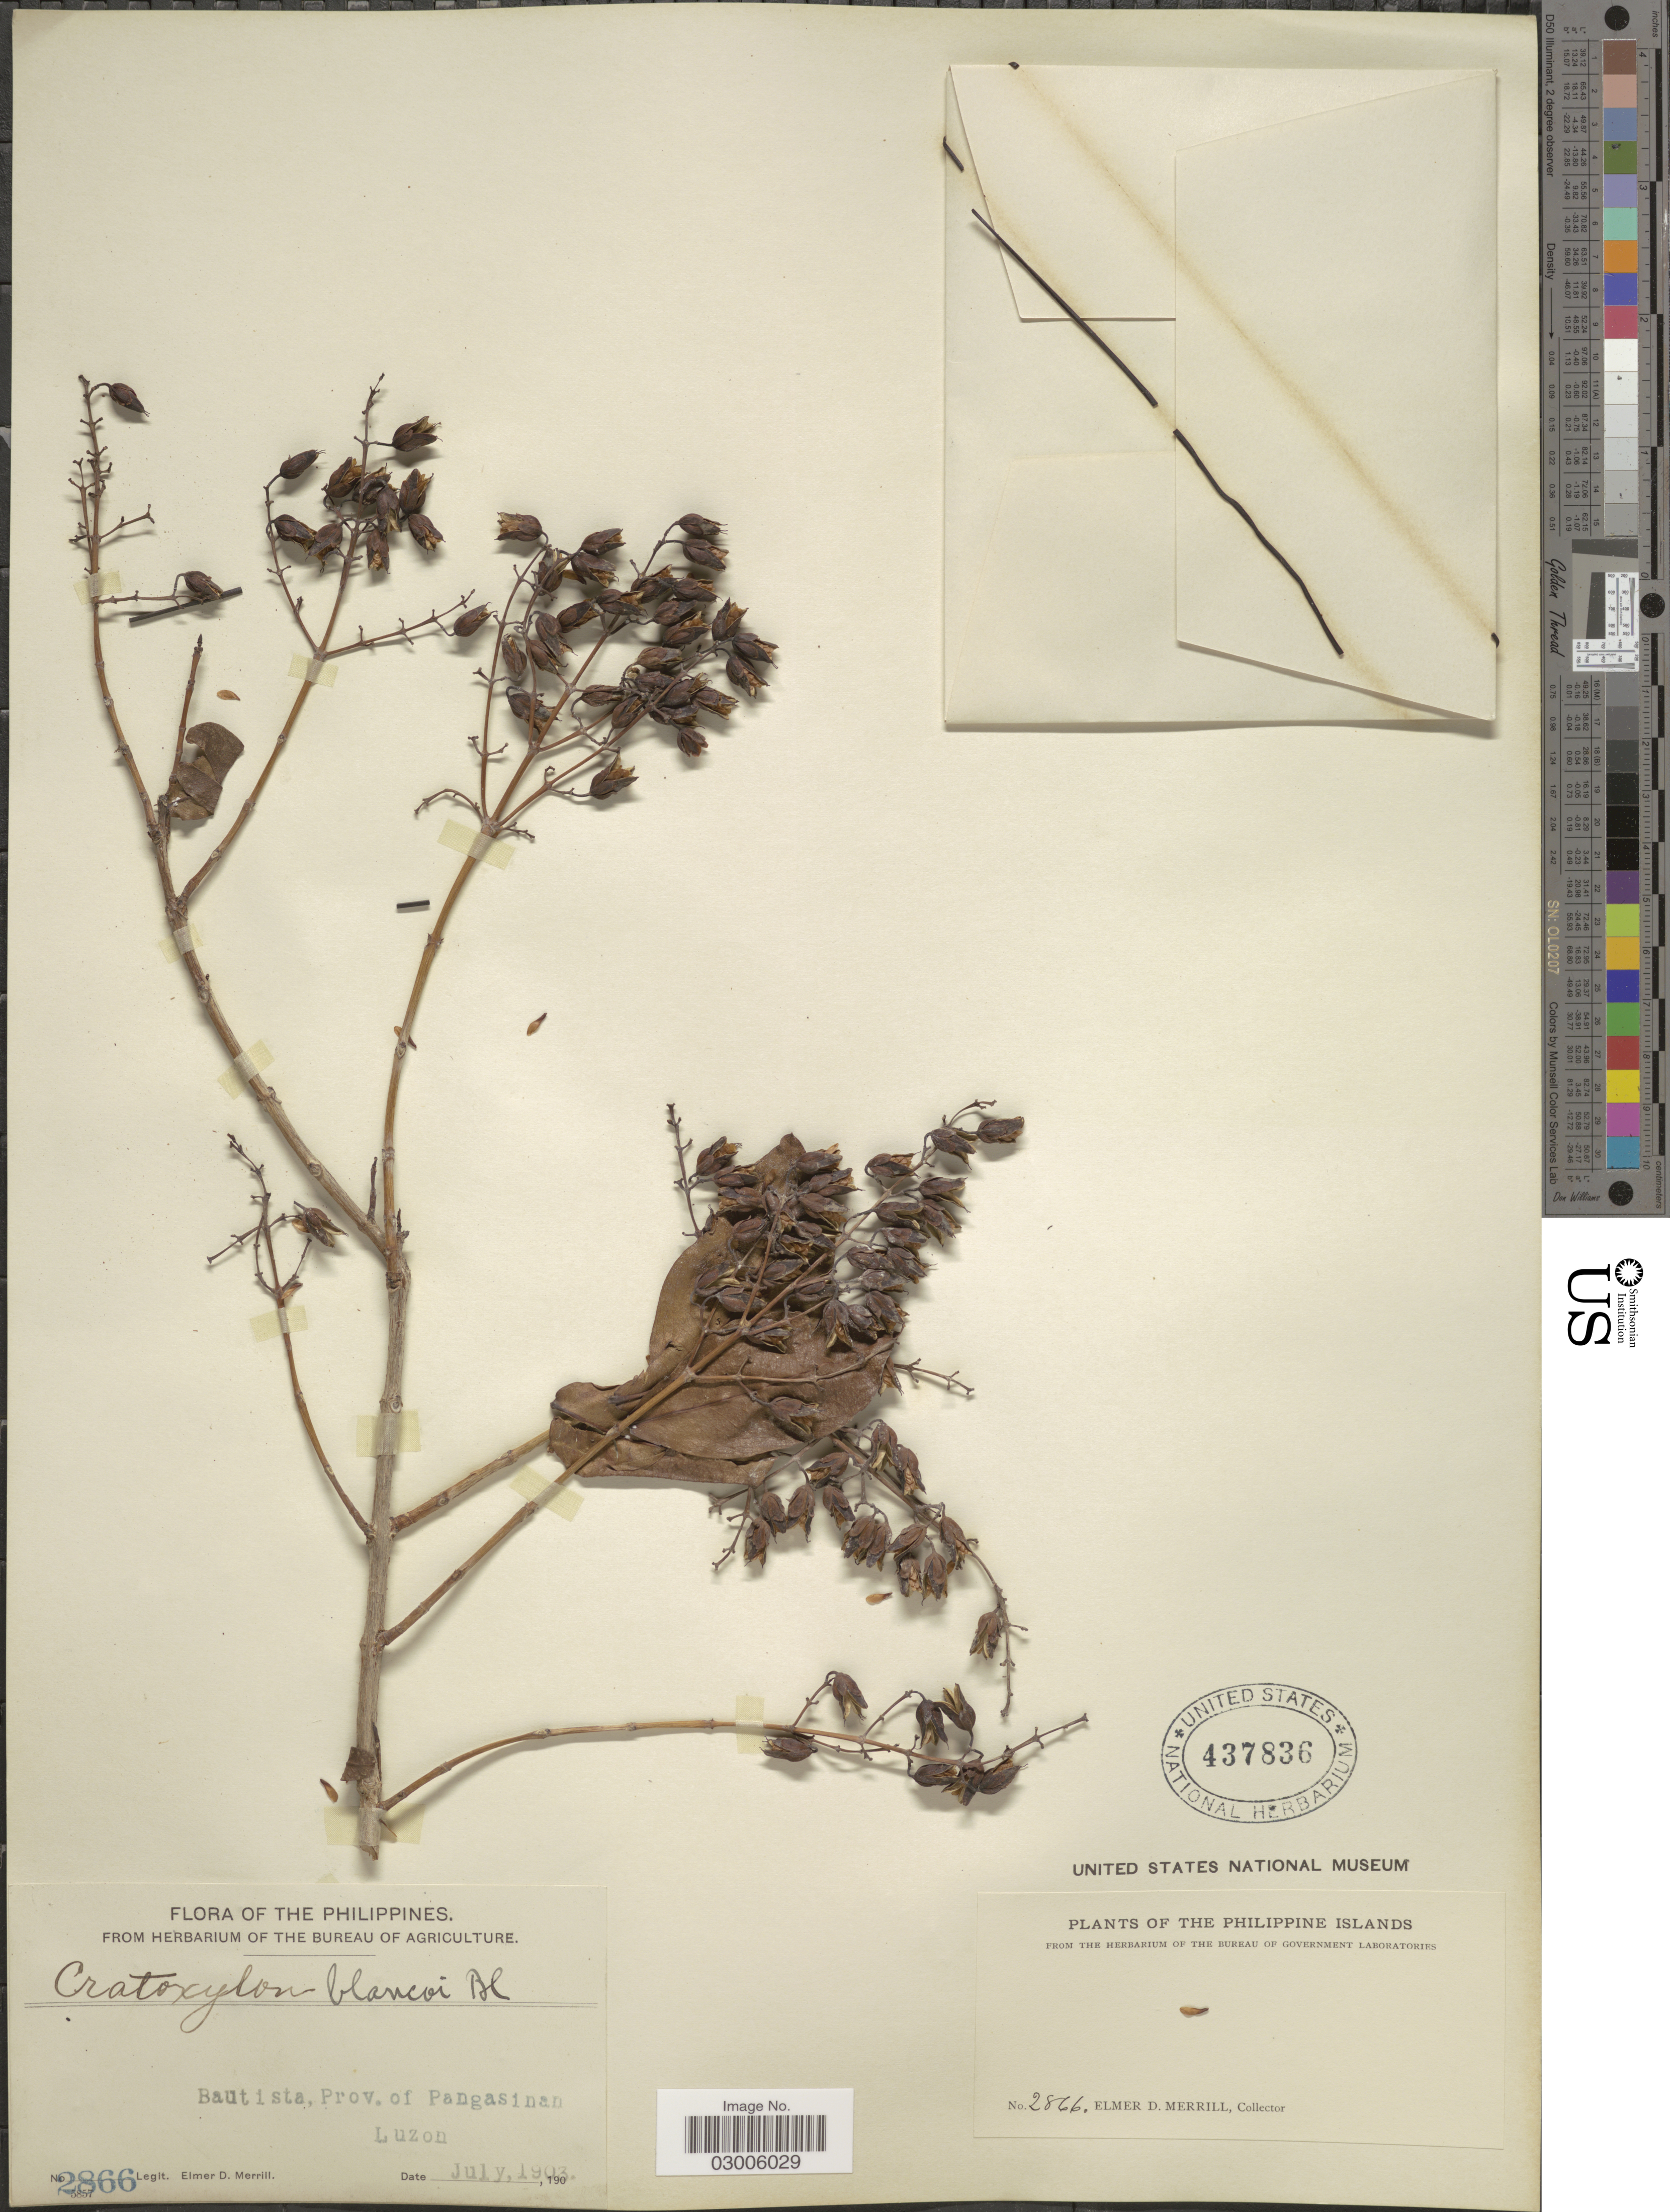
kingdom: Plantae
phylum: Tracheophyta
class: Magnoliopsida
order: Malpighiales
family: Hypericaceae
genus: Cratoxylum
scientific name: Cratoxylum blancoi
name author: Blume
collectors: E. D. Merrill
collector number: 2866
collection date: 1903-07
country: Philippines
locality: Bautista, Prov. of Pangasinan, Luzon.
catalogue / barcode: US 437836